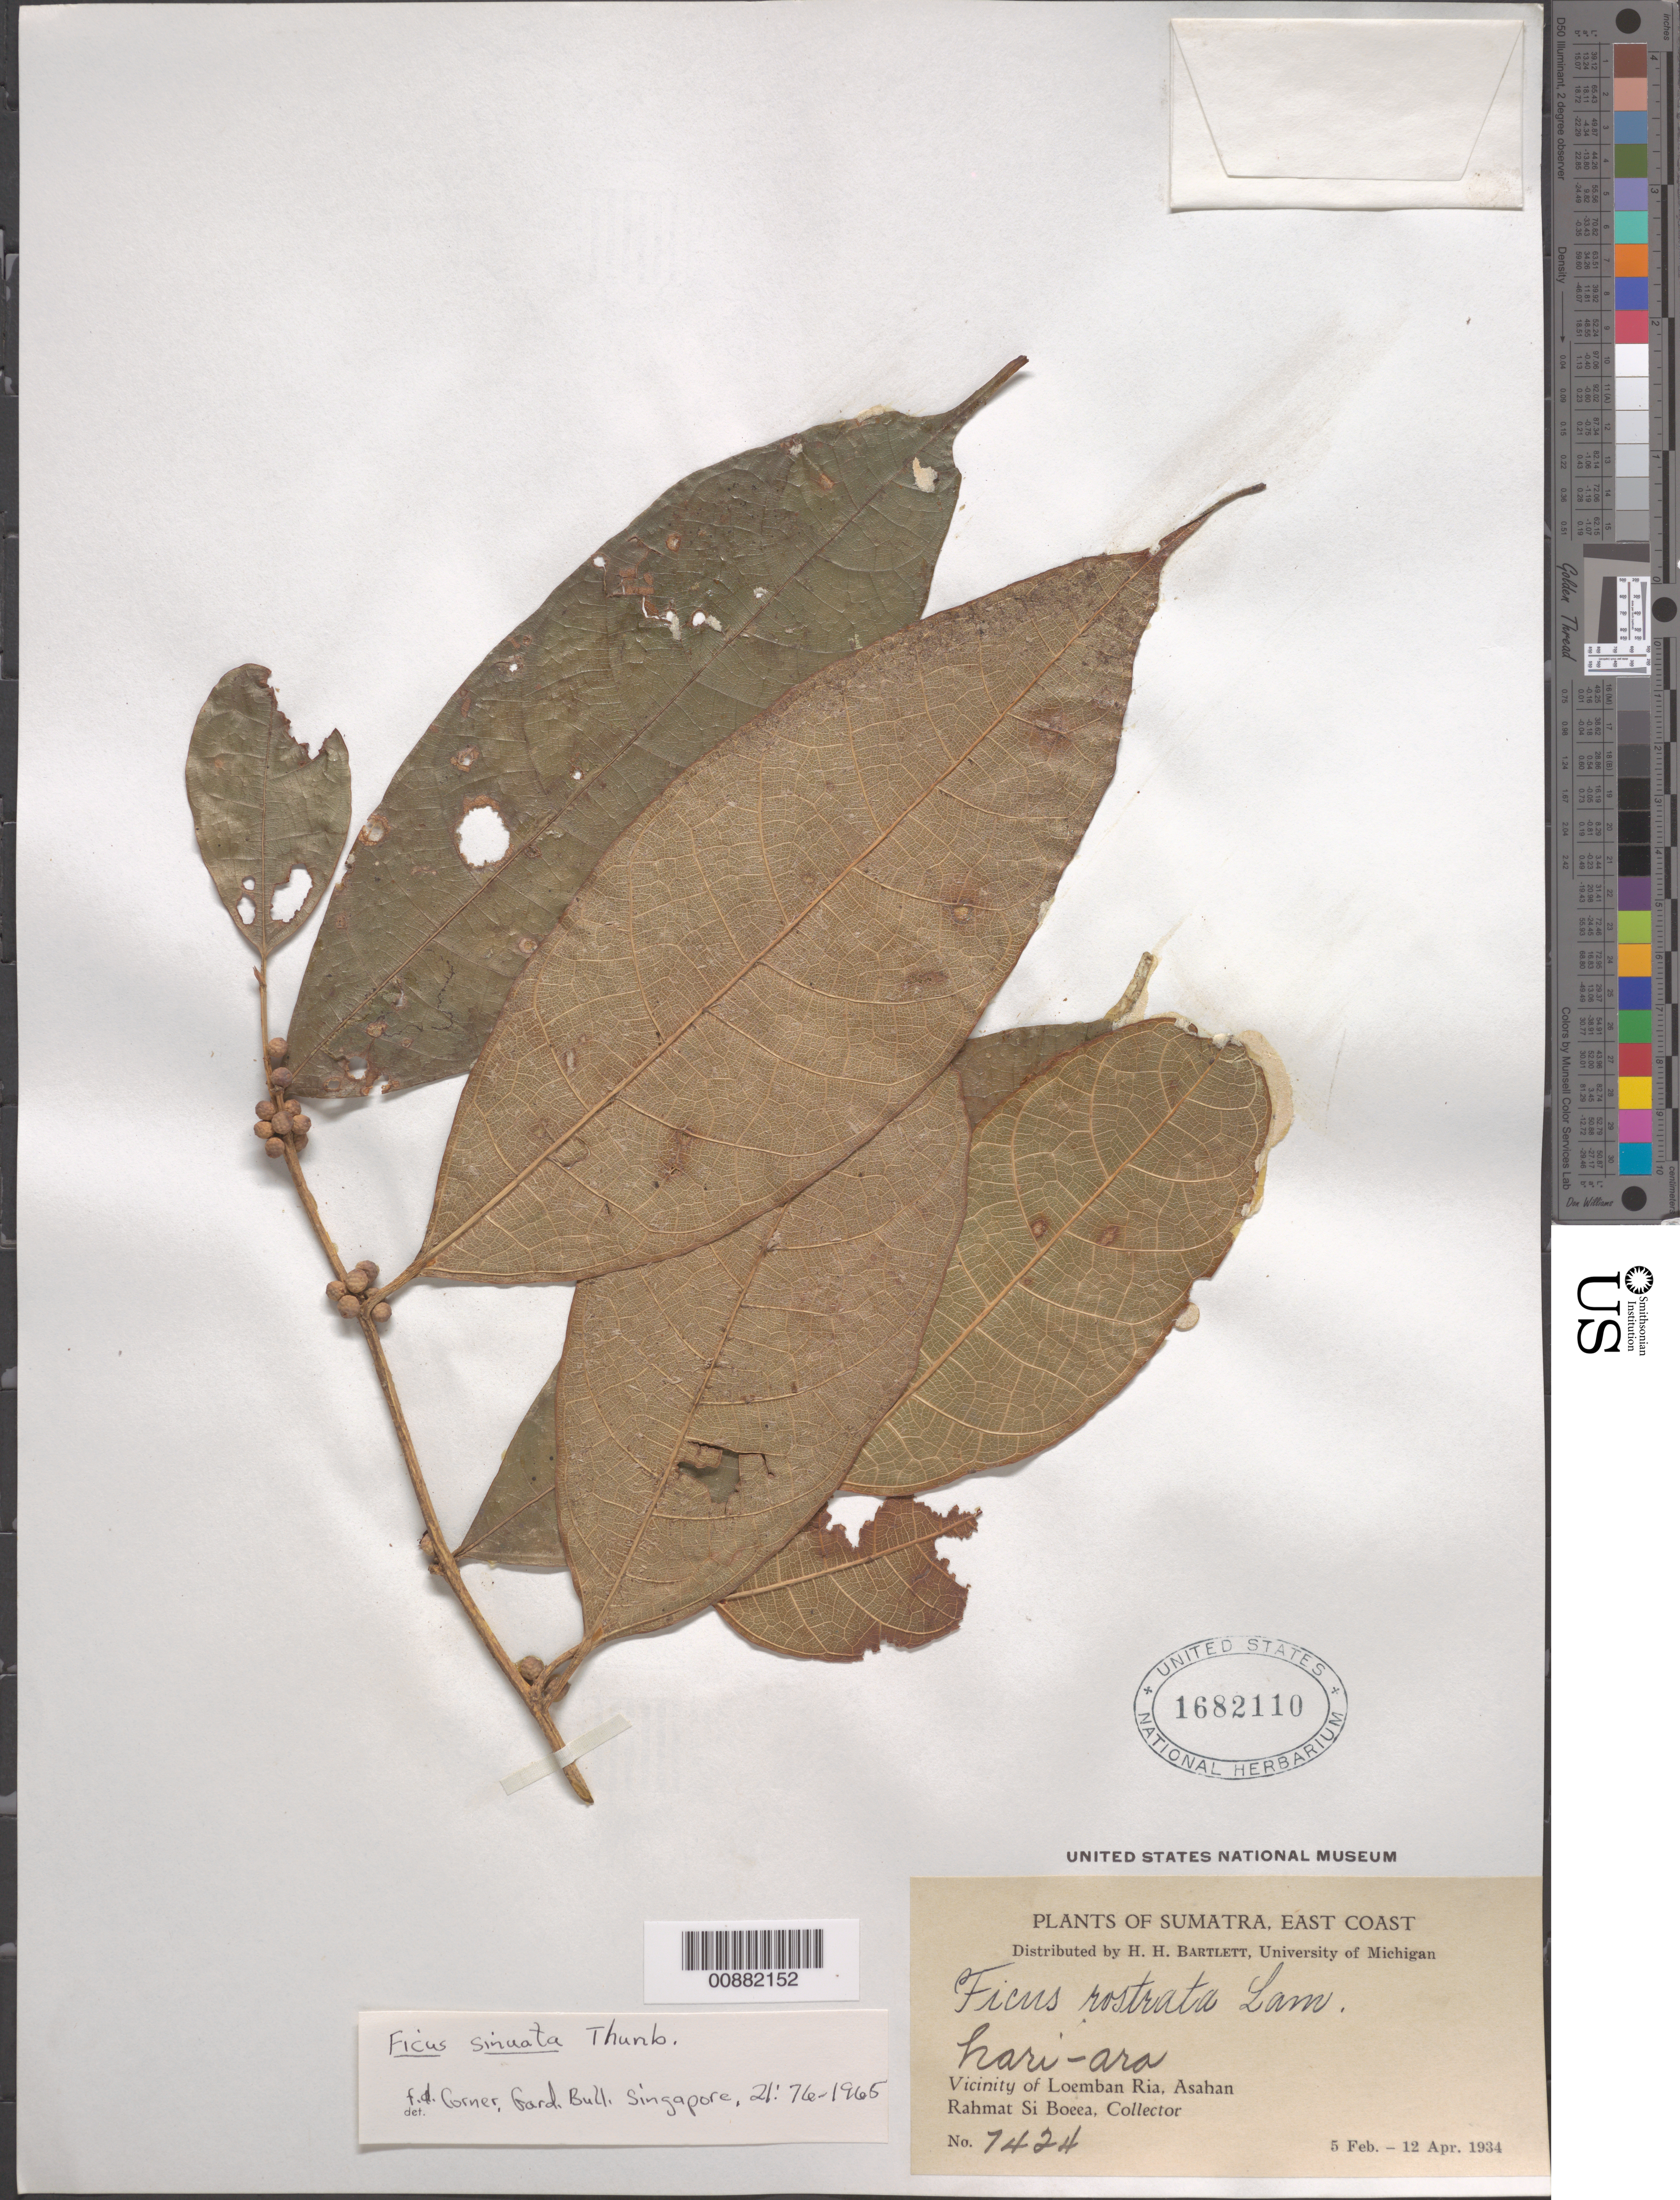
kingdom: Plantae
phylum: Tracheophyta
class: Magnoliopsida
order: Rosales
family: Moraceae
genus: Ficus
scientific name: Ficus sinuata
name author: Thunb.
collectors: Rahmat Si Boeea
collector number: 7424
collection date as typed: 05 Feb 1934 to 12 Apr 1934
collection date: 1934-02-05/1934-04-12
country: Indonesia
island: Sumatra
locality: Vicinity of Loemba Ria, Asahan.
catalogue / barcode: US 1682110